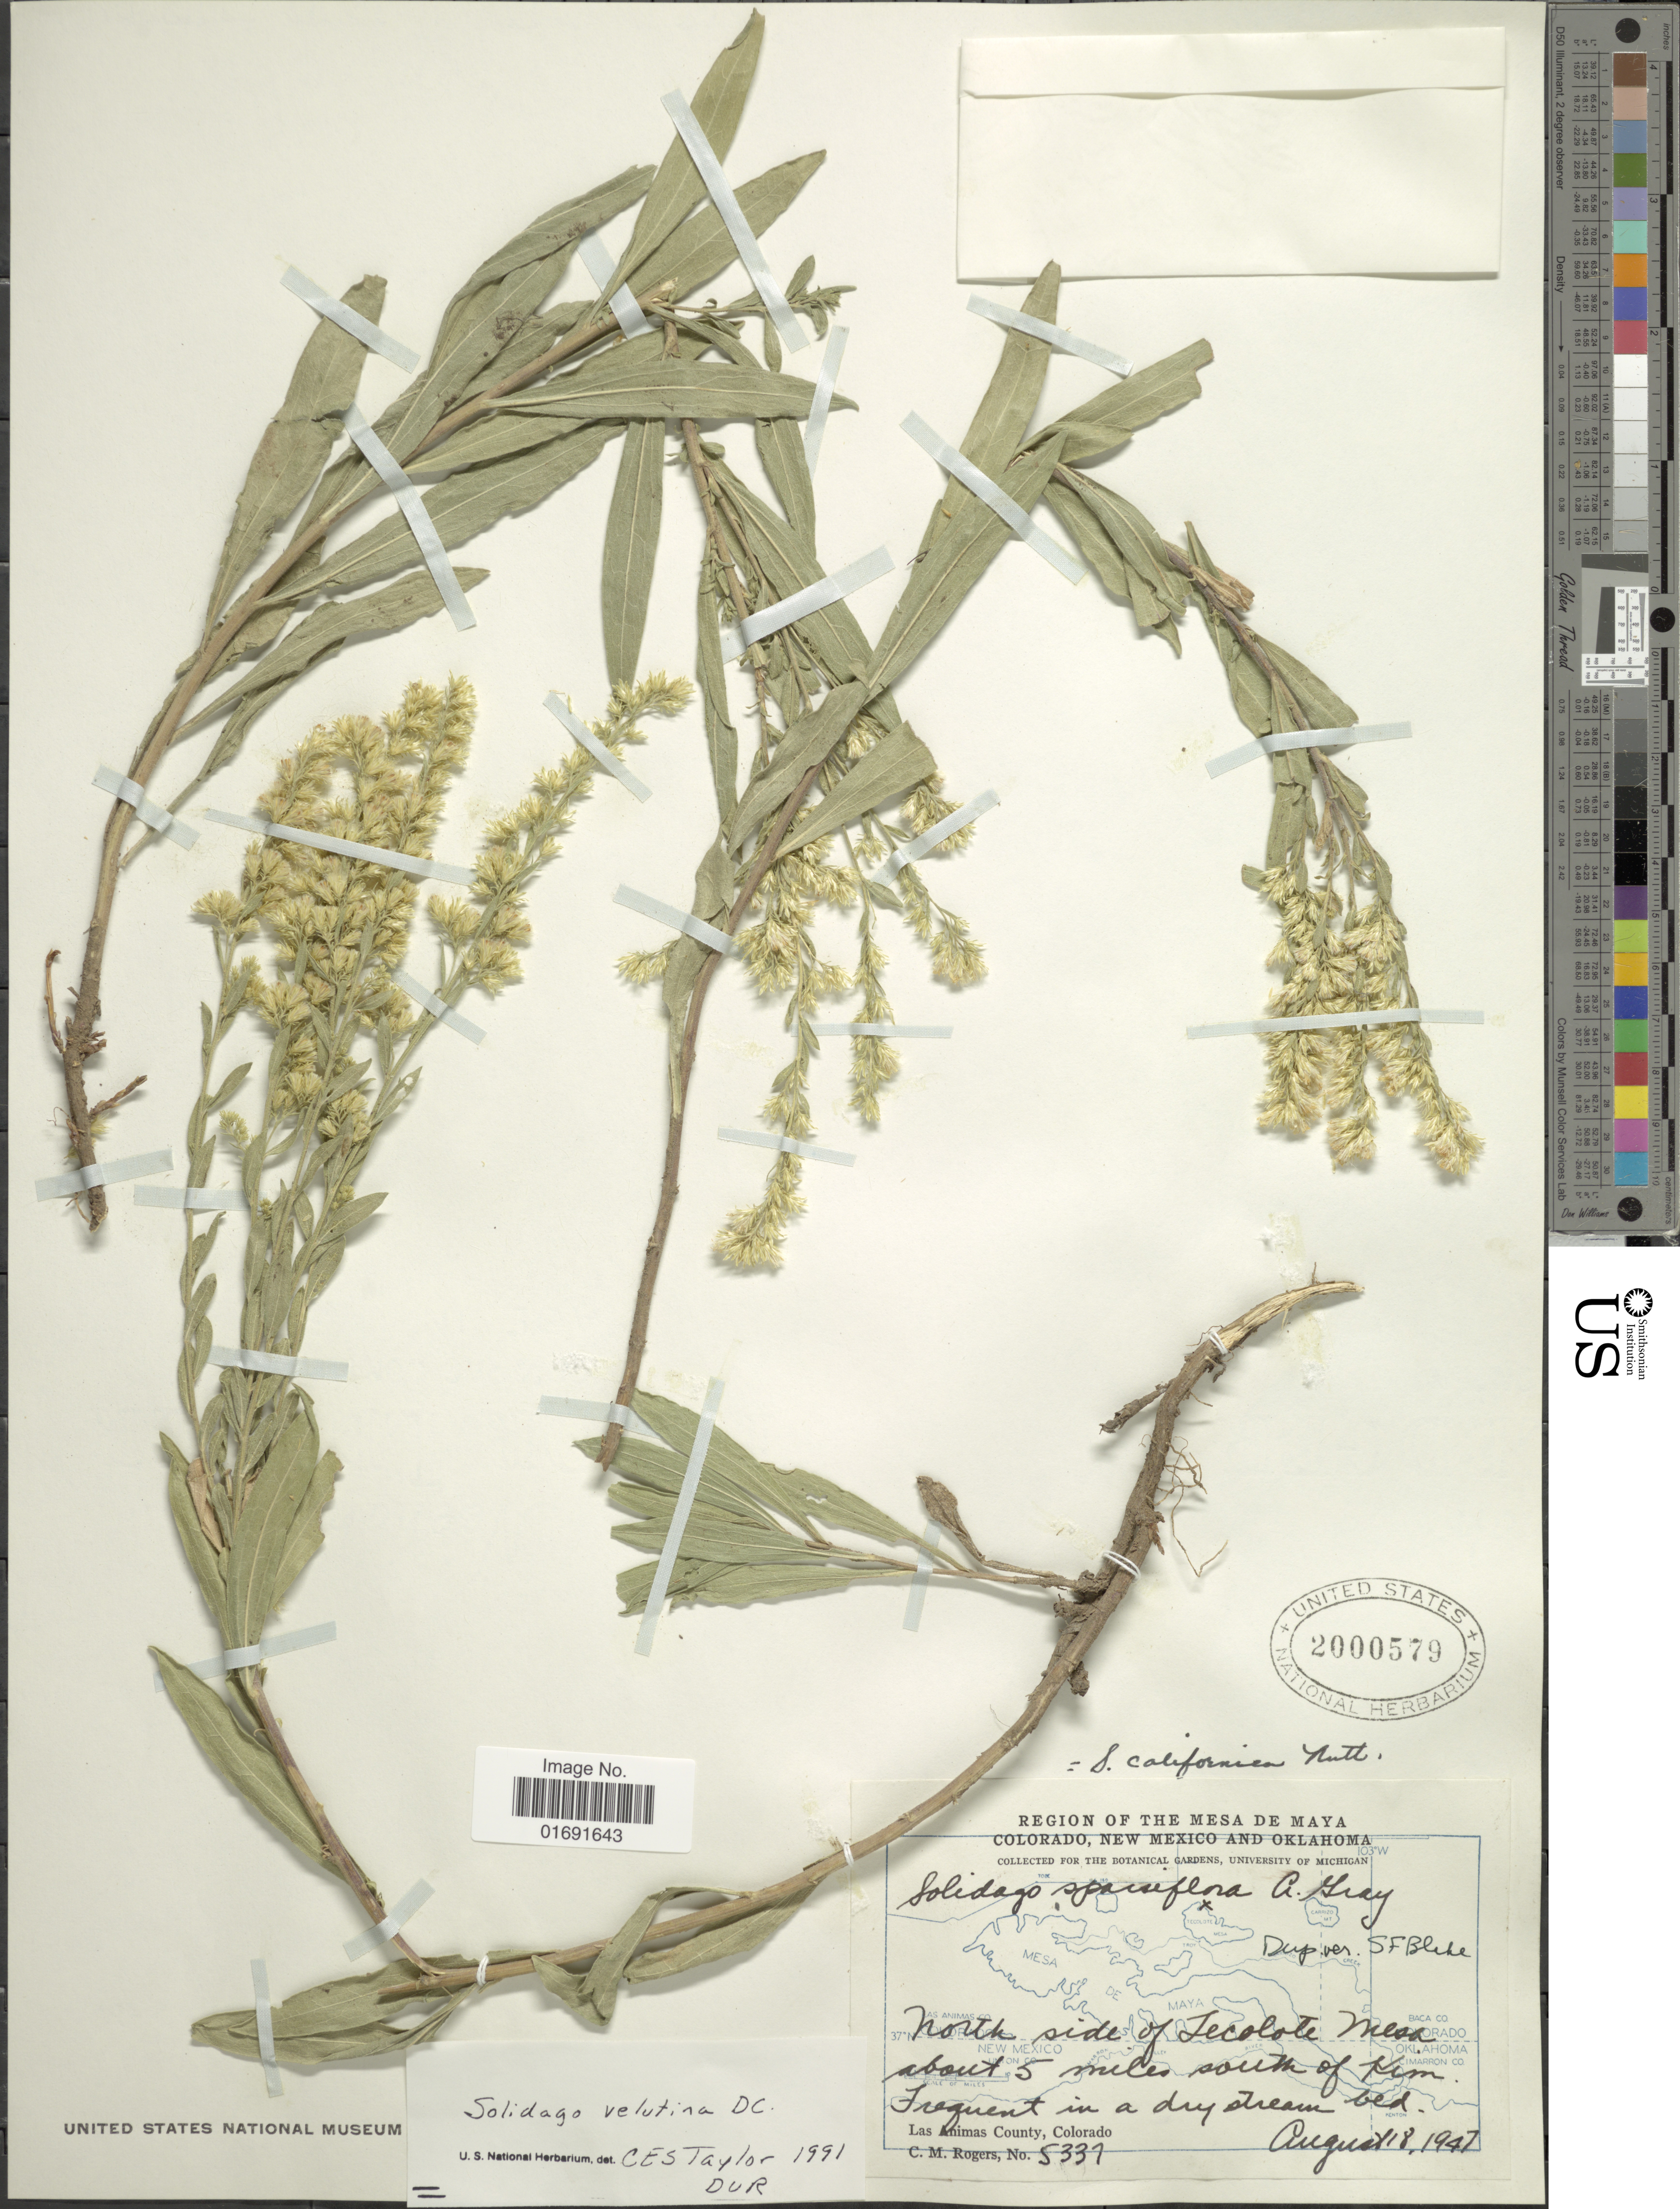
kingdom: Plantae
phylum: Tracheophyta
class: Magnoliopsida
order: Asterales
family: Asteraceae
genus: Solidago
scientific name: Solidago velutina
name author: DC.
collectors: C. M. Rogers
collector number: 5337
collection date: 1947-08-18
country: United States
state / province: Colorado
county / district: Las Animas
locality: North side of Tecolote Mesa about 5 miles south of Kim, Las Animas County. Frequent in a dry stream bed.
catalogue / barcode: US 2000579